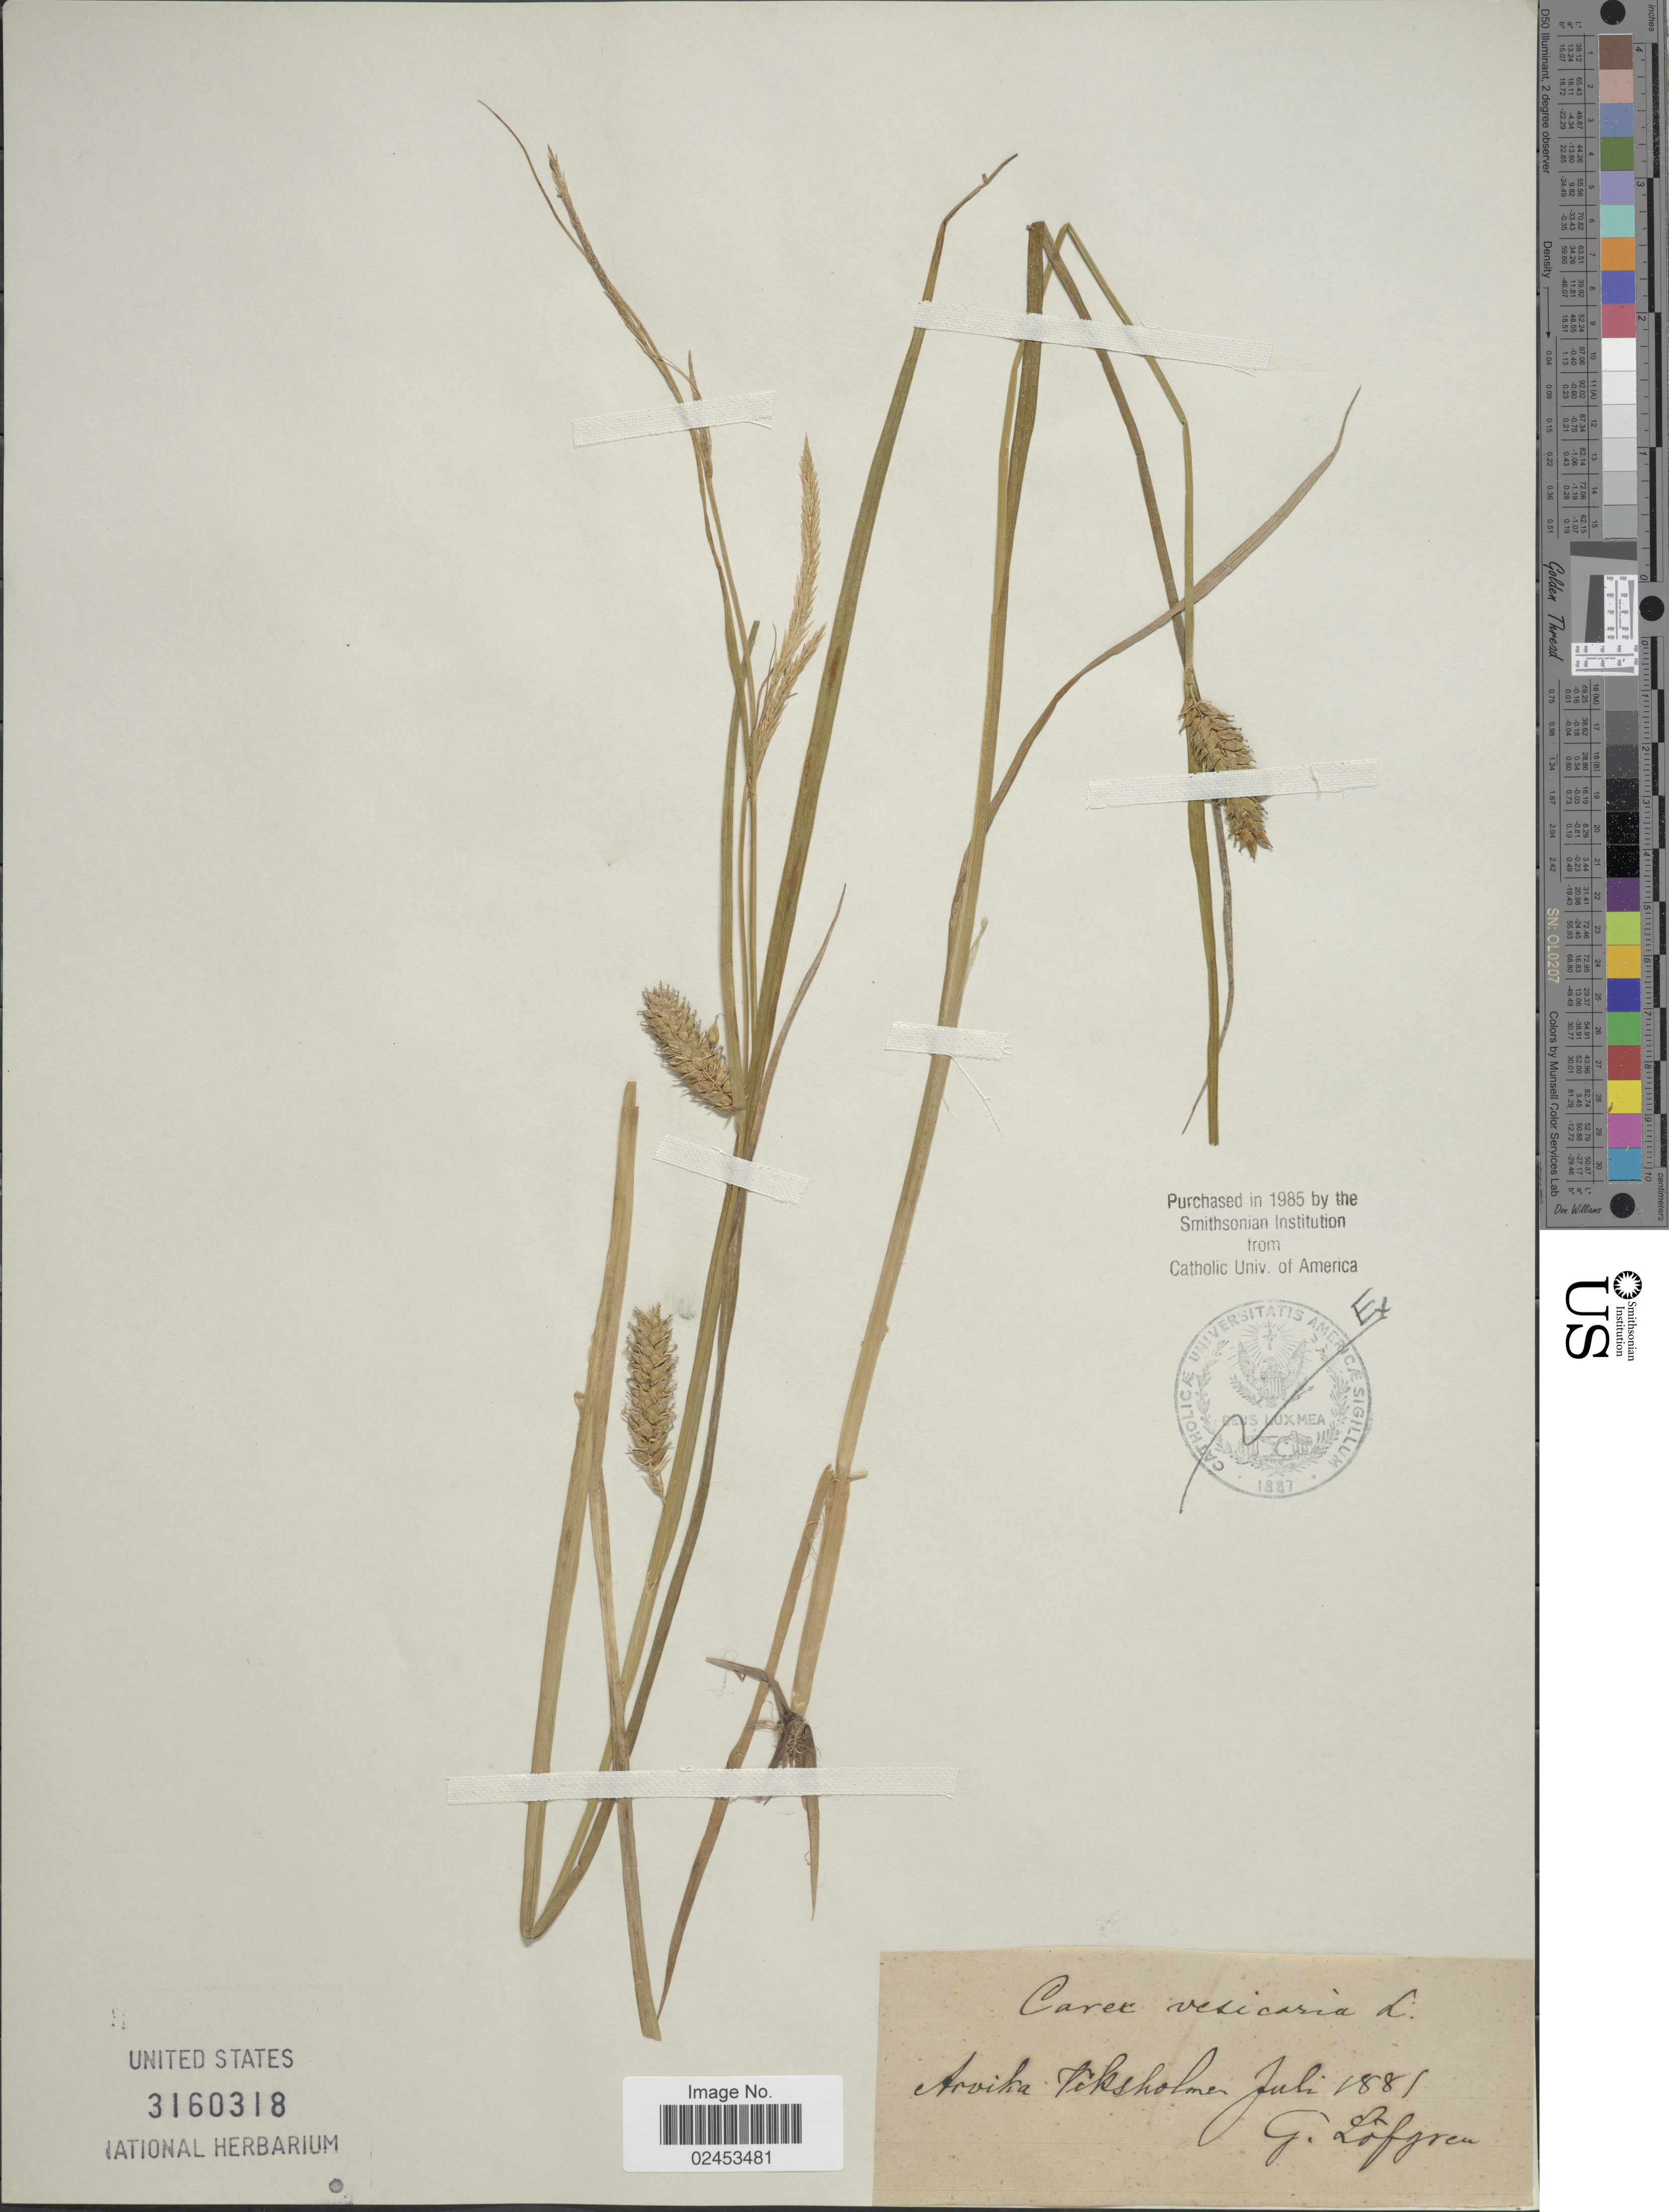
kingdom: Plantae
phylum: Tracheophyta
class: Liliopsida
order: Poales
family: Cyperaceae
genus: Carex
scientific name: Carex vesicaria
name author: L.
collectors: G. Löfgren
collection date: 1881-07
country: Sweden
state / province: Varmland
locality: Arvika, Veksholmen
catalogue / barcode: US 3160318